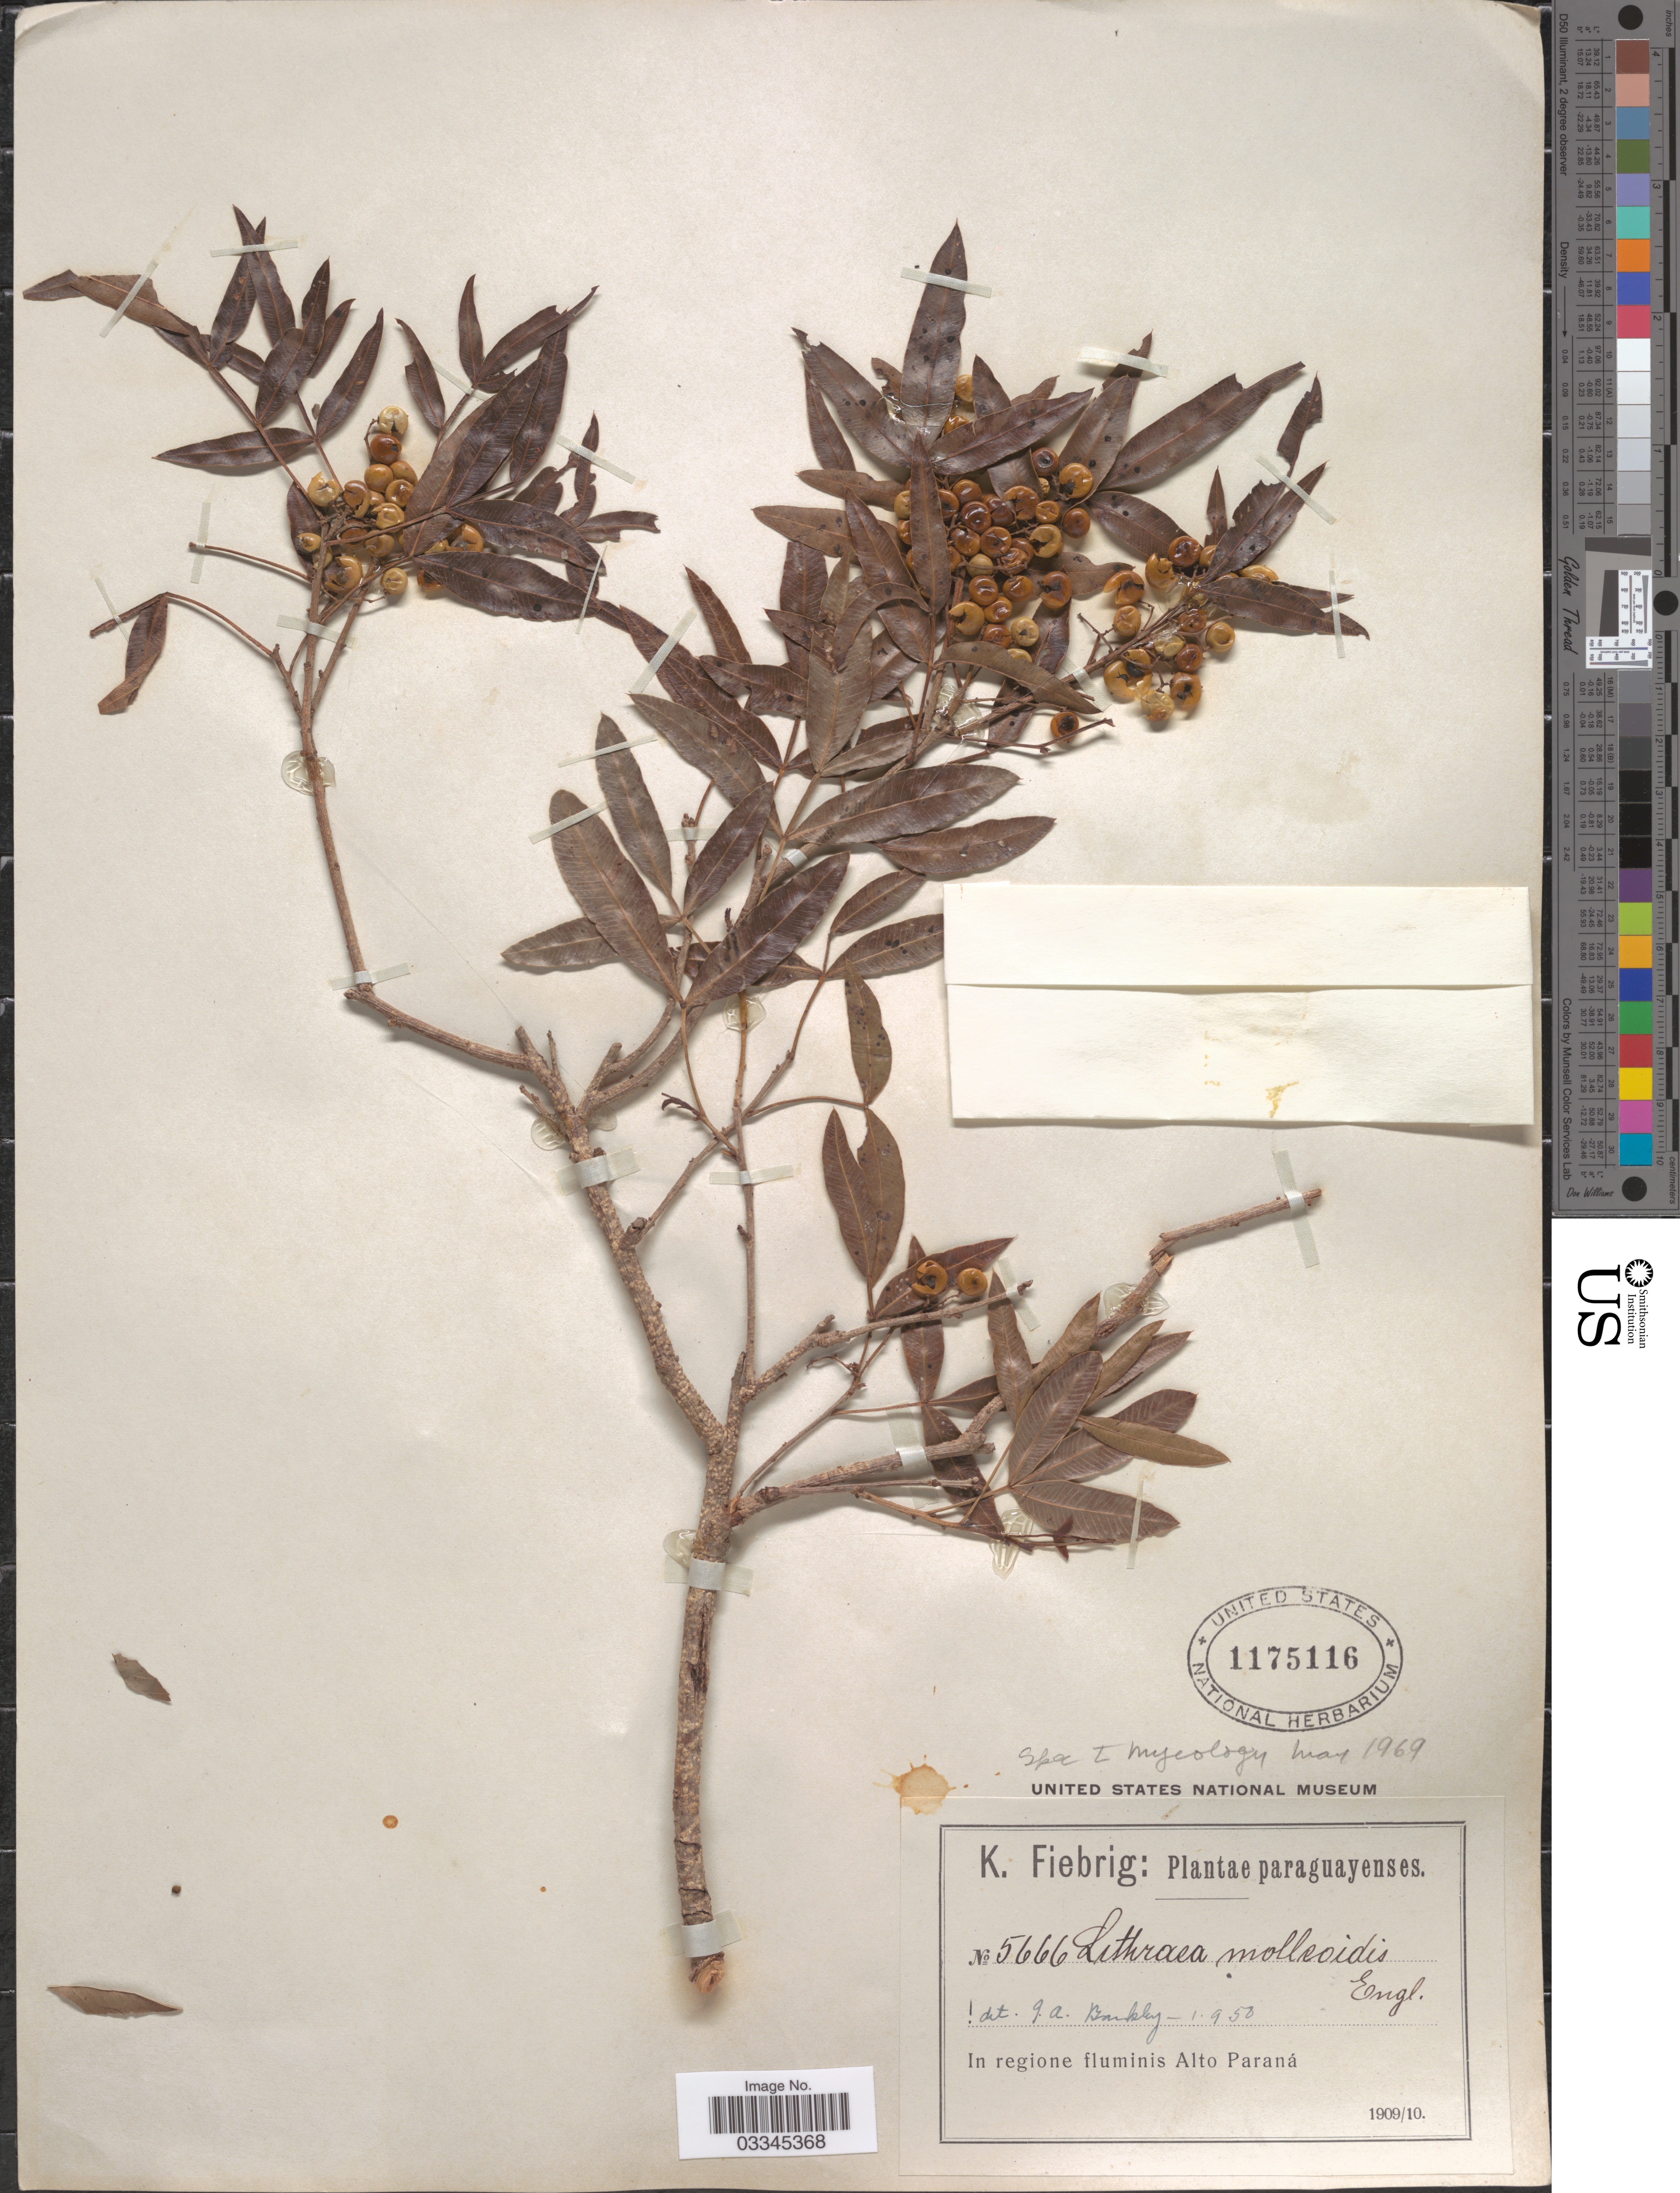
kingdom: Plantae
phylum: Tracheophyta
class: Magnoliopsida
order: Sapindales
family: Anacardiaceae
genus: Lithraea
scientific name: Lithraea molleoides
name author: (Vell.) Engl.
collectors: K. Fiebrig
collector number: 5666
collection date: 1909/1910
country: Paraguay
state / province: Alto Parana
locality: In regione fluminis Alto Paraná.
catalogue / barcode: US 1175116